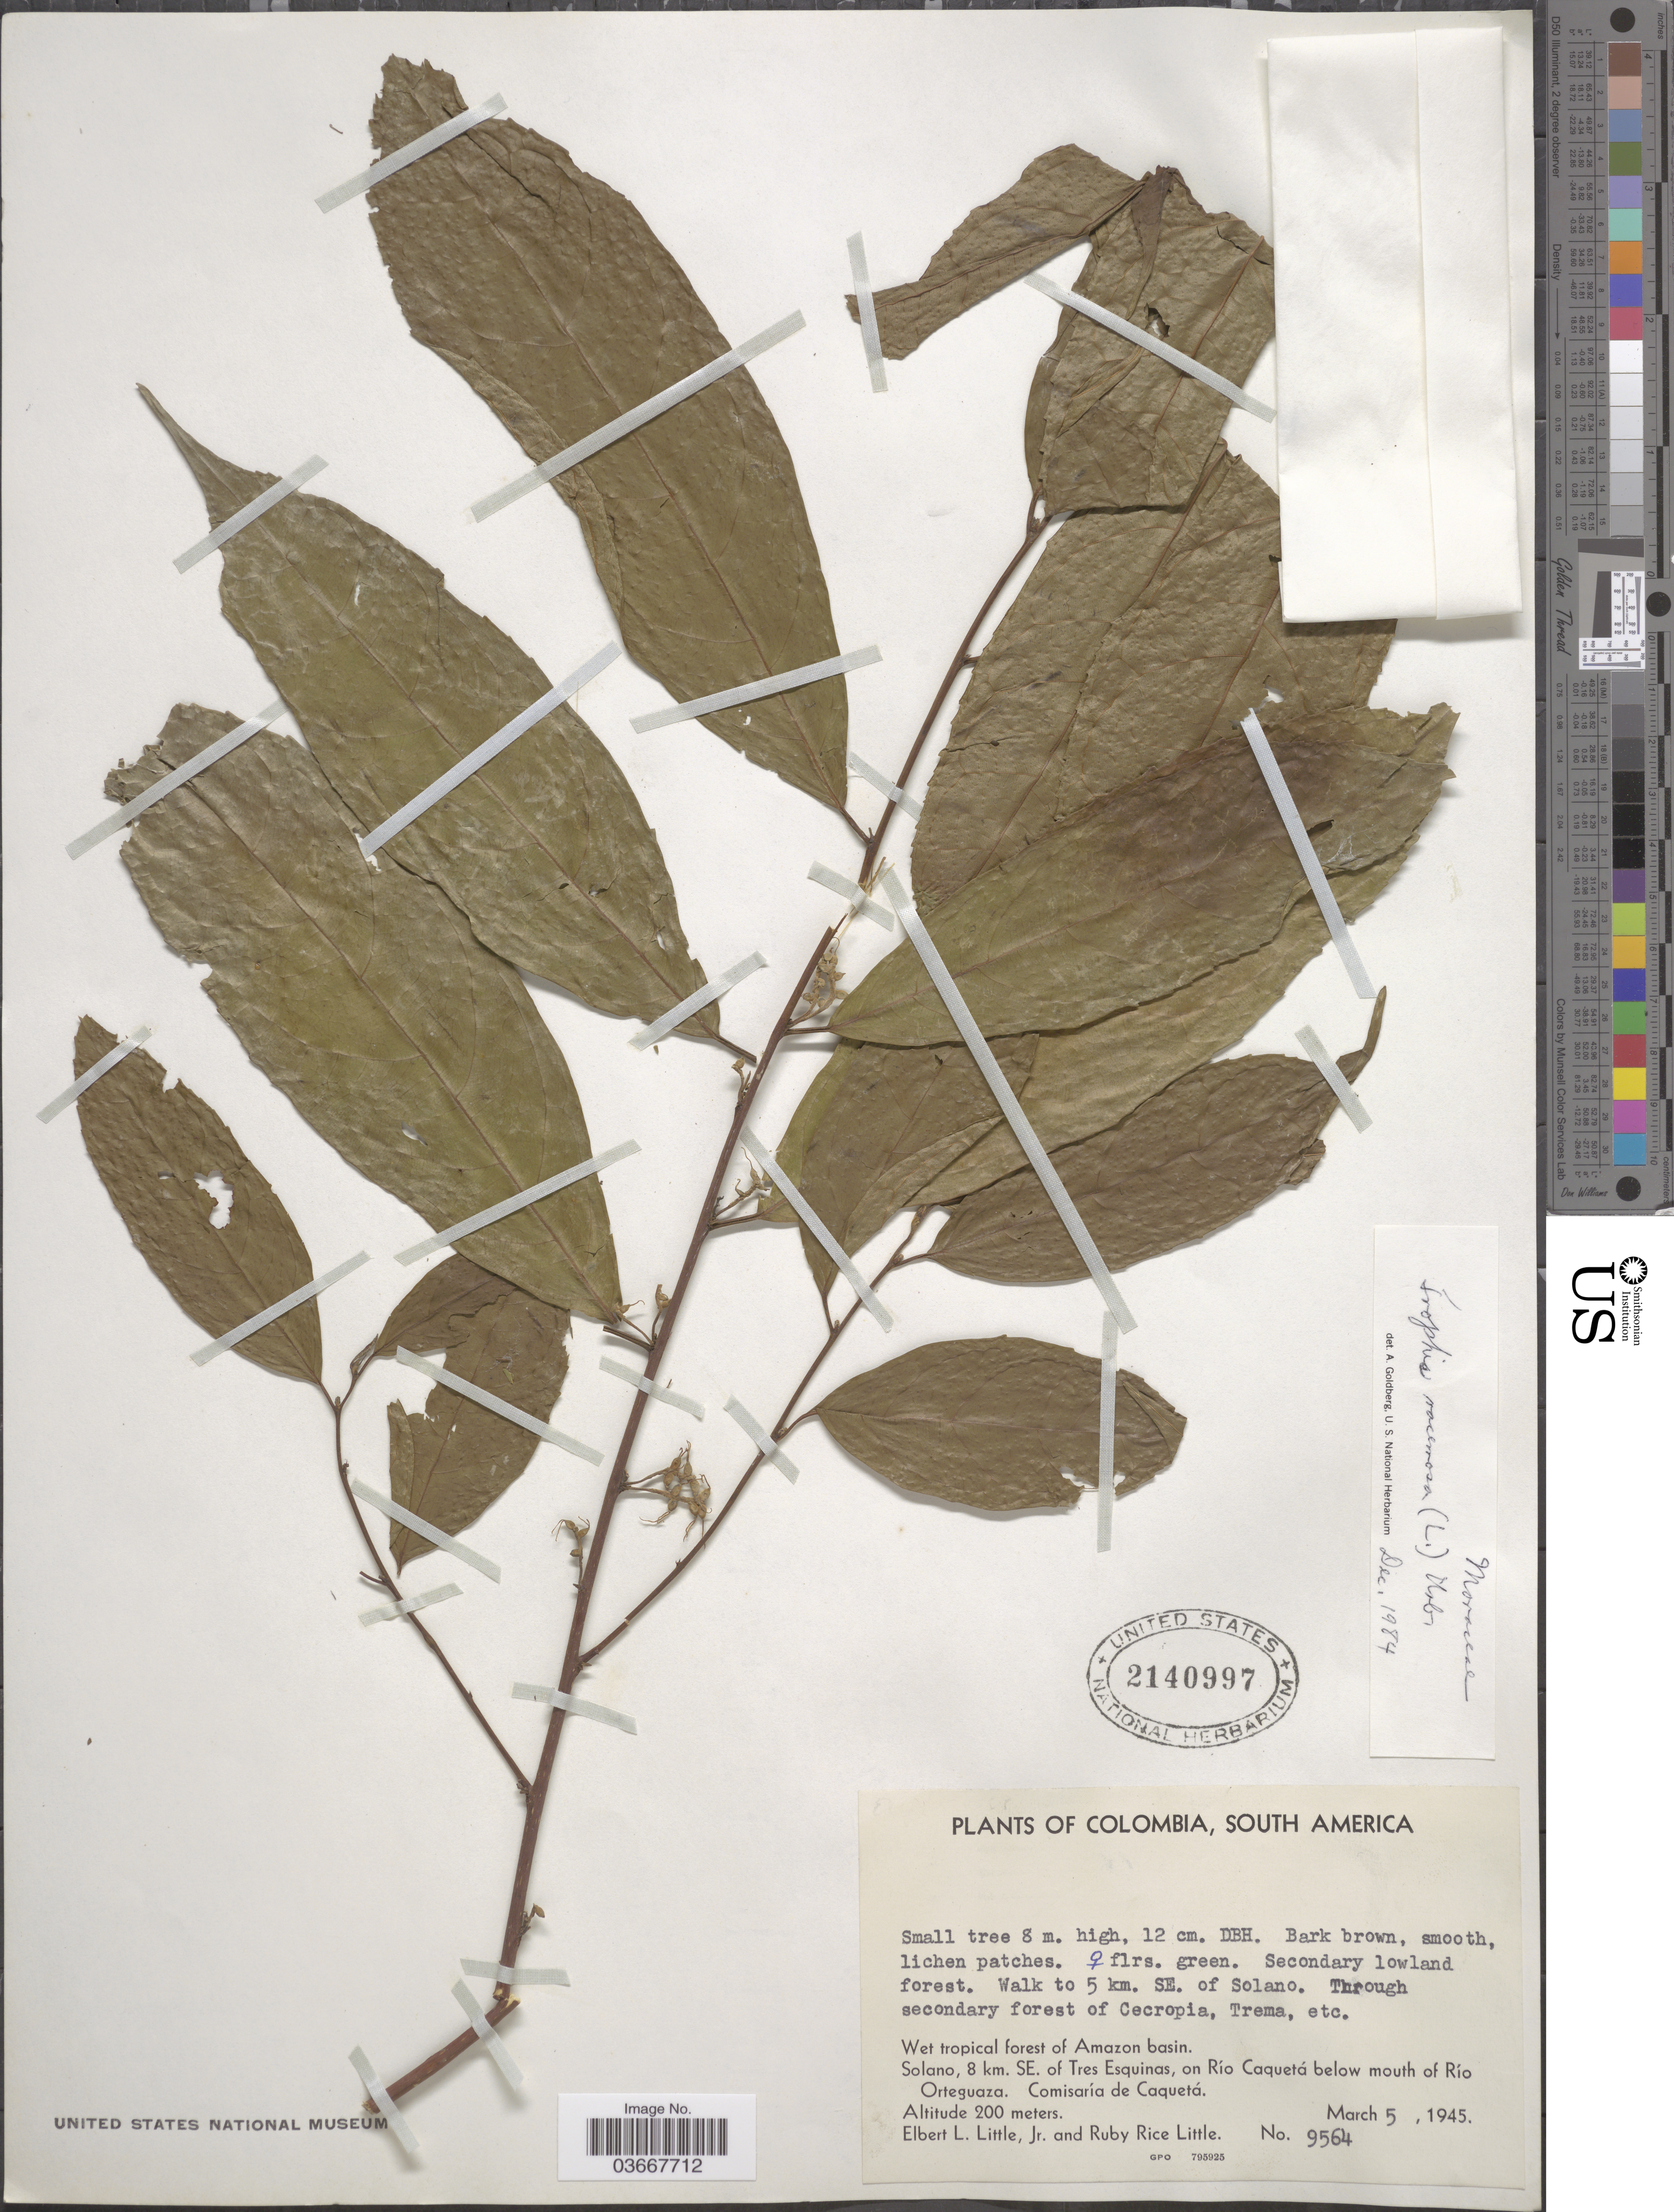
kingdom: Plantae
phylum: Tracheophyta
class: Magnoliopsida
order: Rosales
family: Moraceae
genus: Trophis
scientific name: Trophis racemosa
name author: (L.) Urb.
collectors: E. L. Little & R. R. Little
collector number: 9564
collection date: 1945-03-05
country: Colombia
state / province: Caquetá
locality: Walk to 5 km. SE. of Solano. Wet tropical forest of Amazon basin. Solano, 8 km. SE. of Tres Esquinas, on Río Caquetá below mouth of Río Orteguaza. Comisaría de Caquetá.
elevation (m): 200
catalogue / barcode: US 2140997